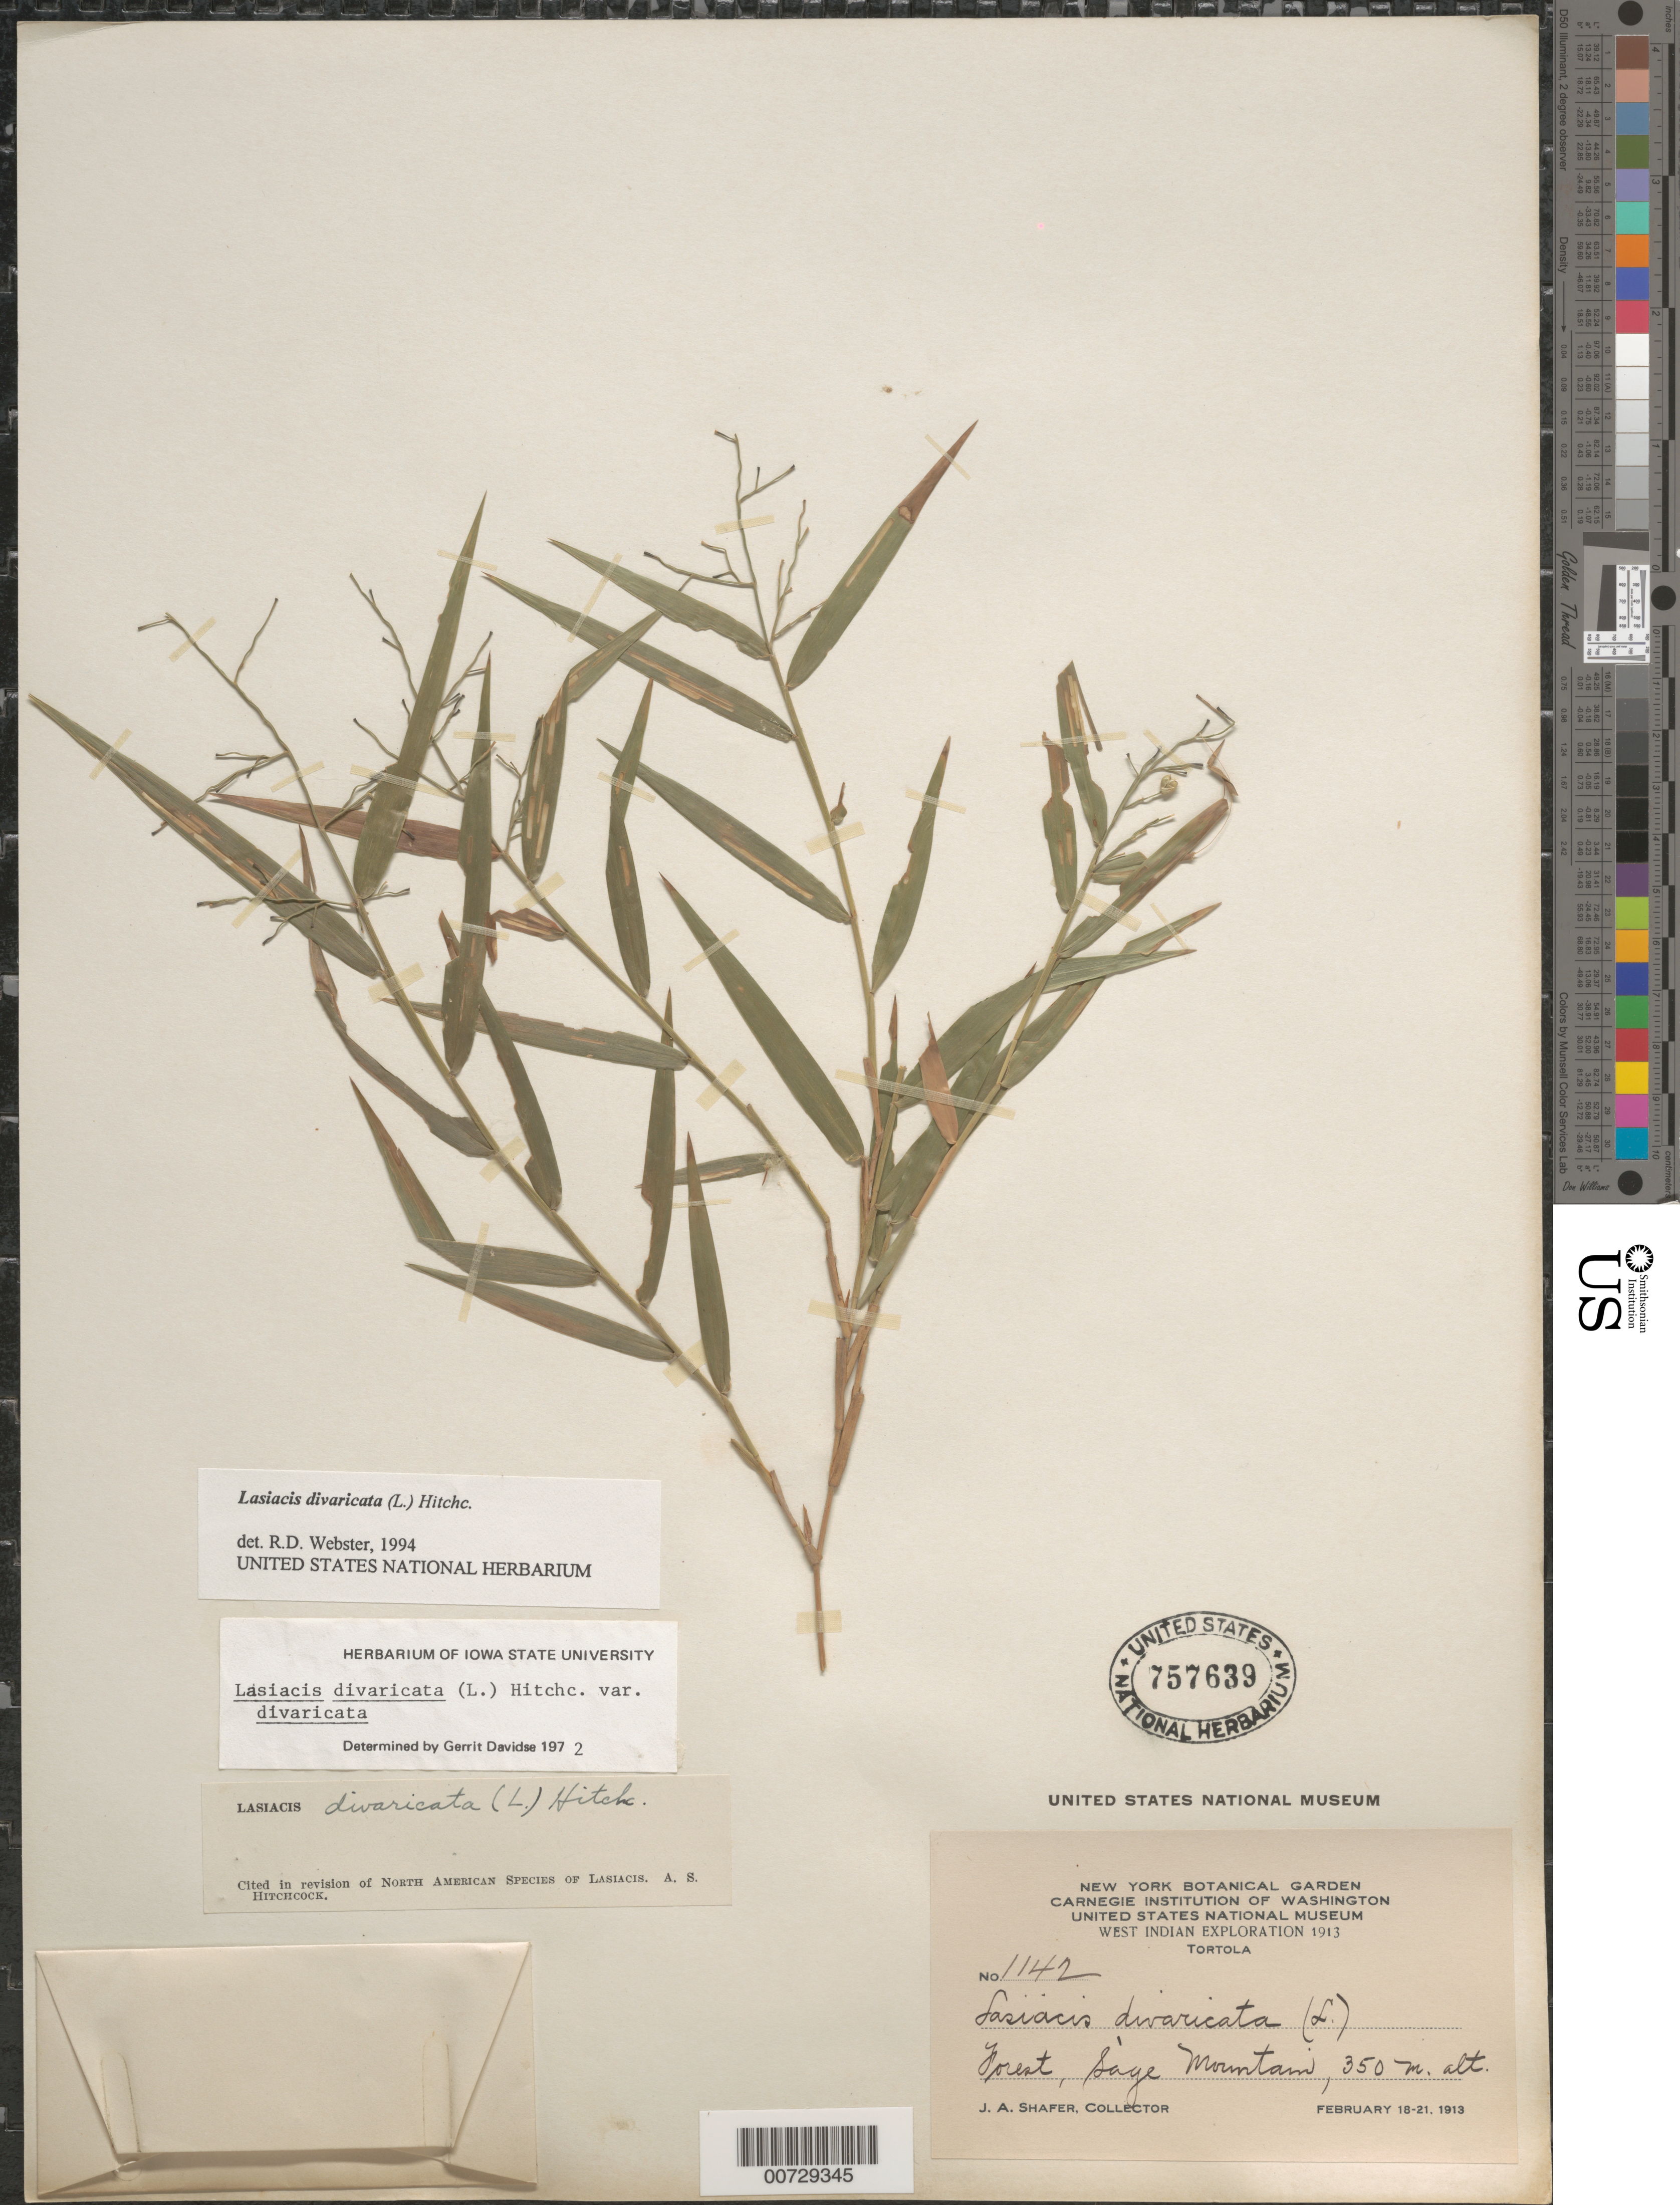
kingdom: Plantae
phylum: Tracheophyta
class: Liliopsida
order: Poales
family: Poaceae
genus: Lasiacis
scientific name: Lasiacis divaricata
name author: (L.) Hitchc.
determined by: Webster, Robert D.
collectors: J. A. Shafer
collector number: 1142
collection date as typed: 18 Feb 1913 to 21 Feb 1913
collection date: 1913-02-18/1913-02-21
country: British Virgin Islands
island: Tortola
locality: Tortola, Sage Mountain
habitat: Forest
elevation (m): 350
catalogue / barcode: US 757639